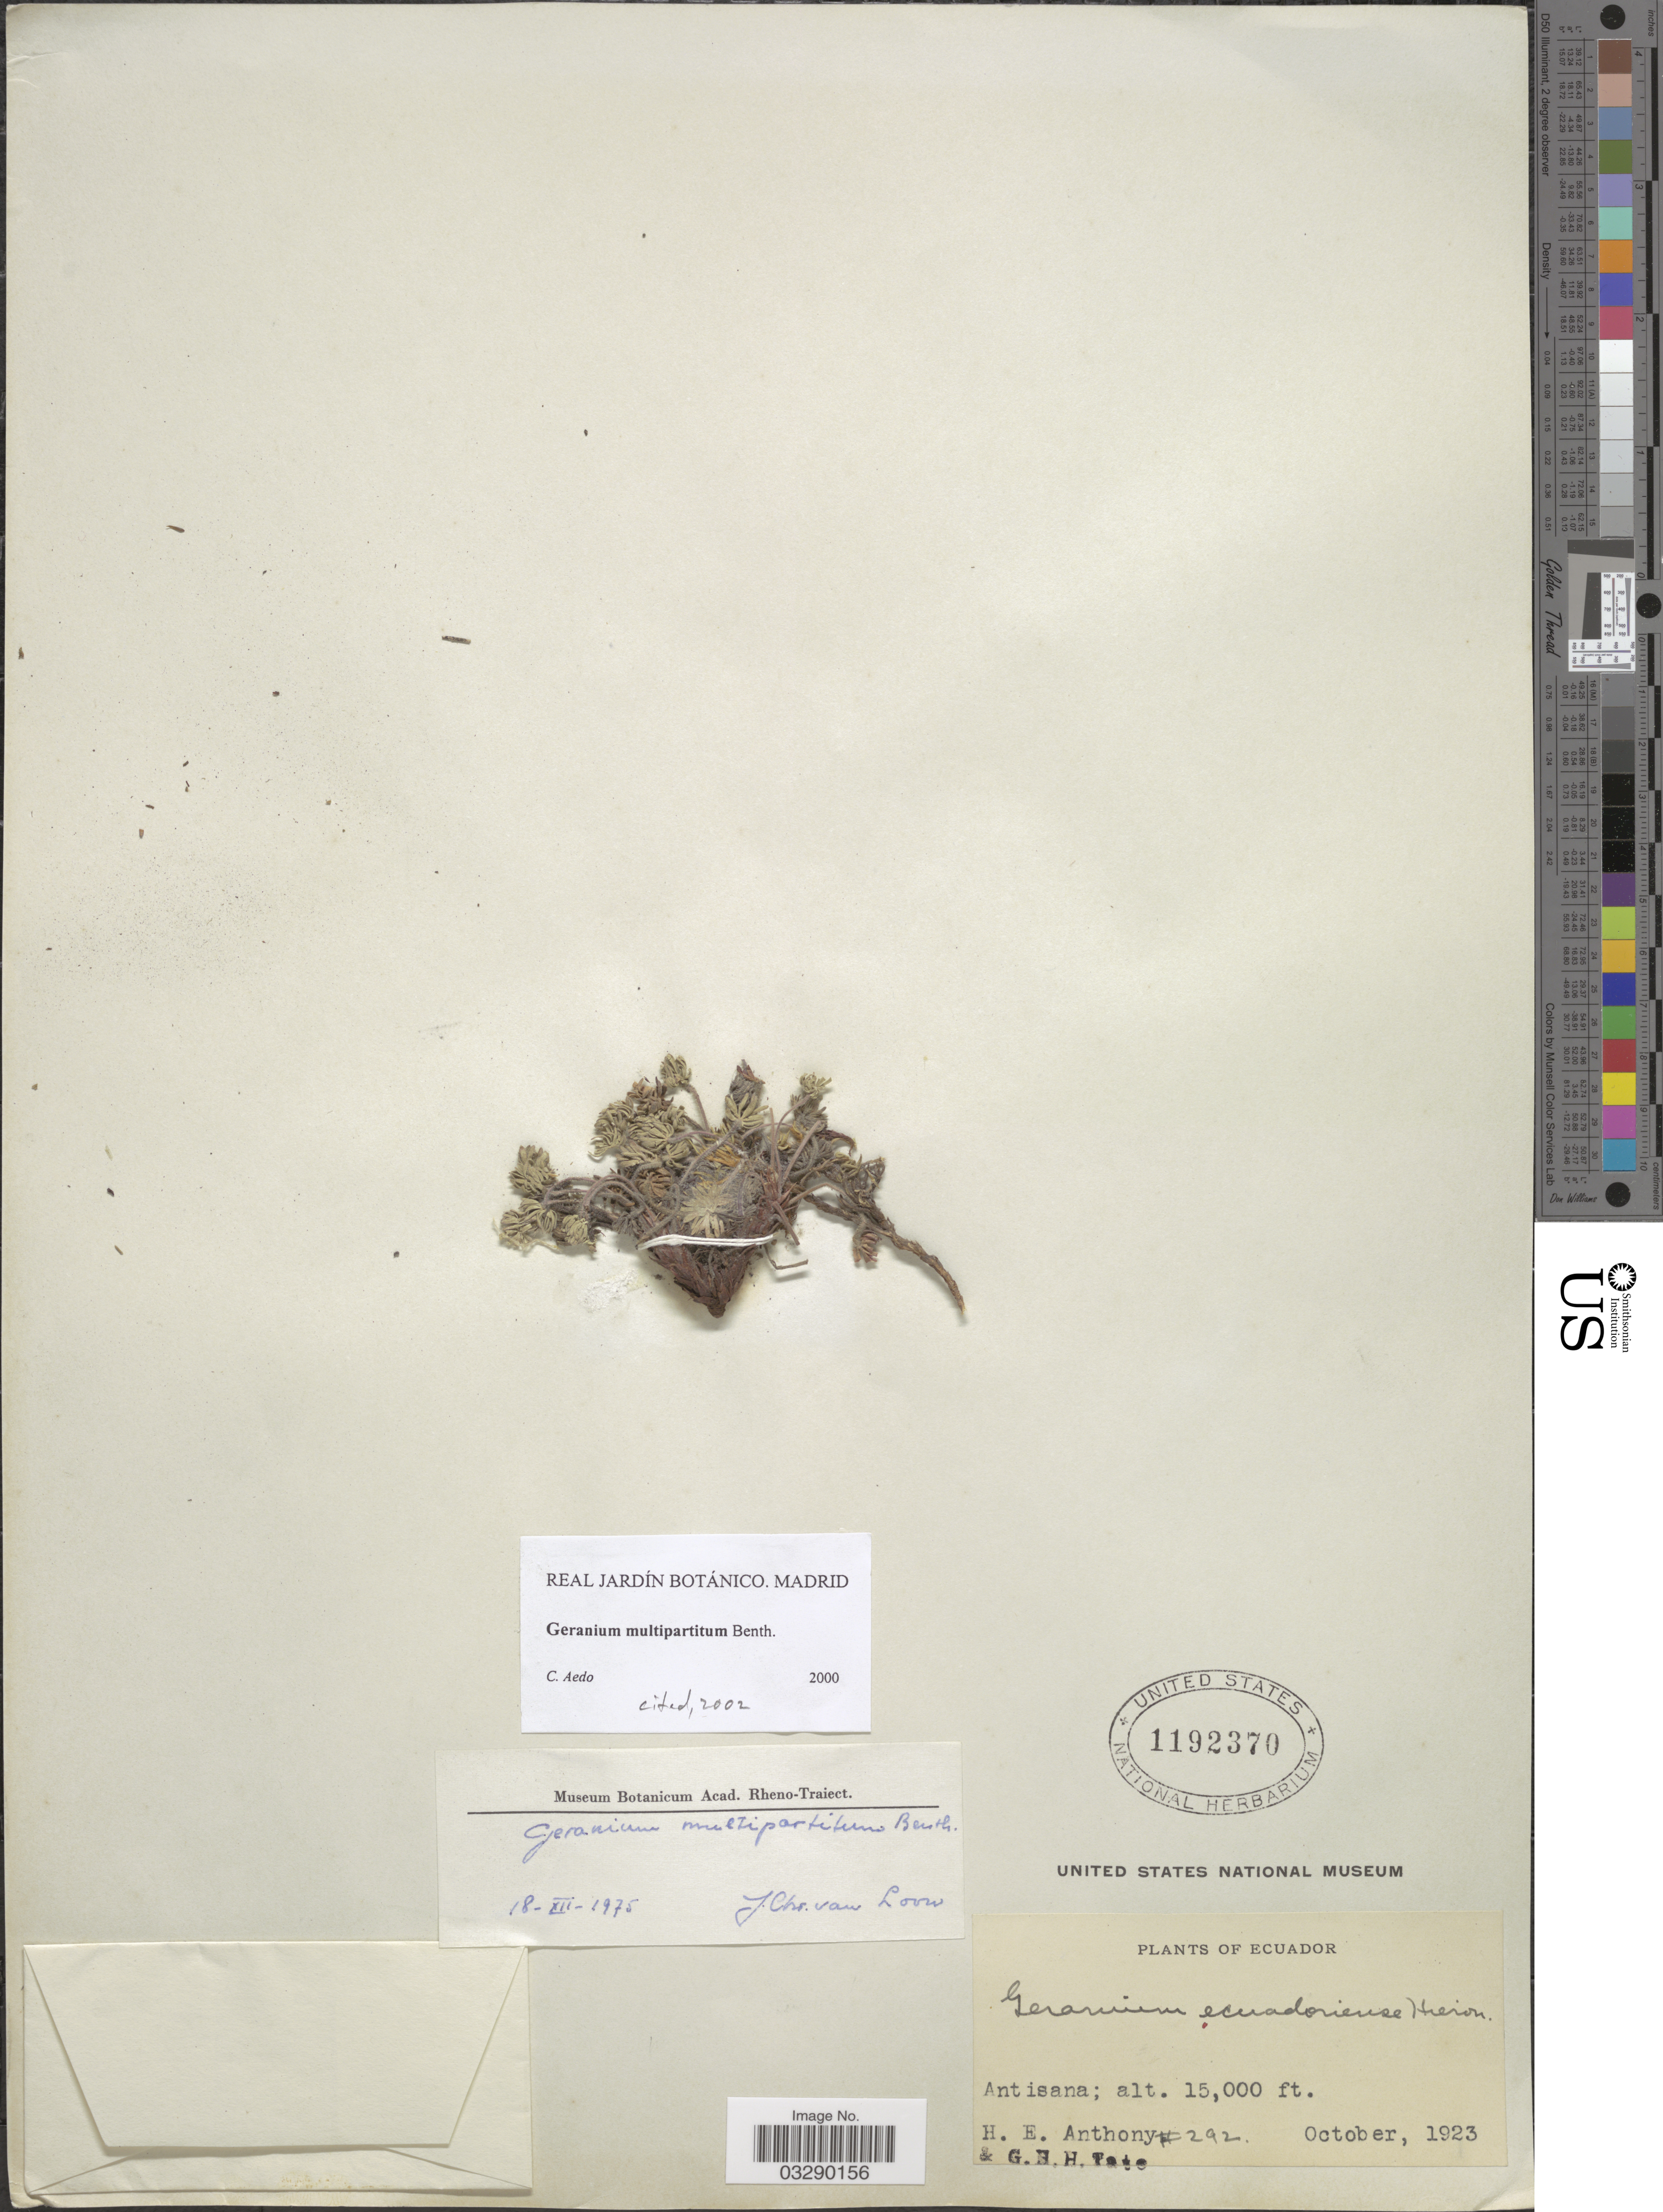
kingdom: Plantae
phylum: Tracheophyta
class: Magnoliopsida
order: Geraniales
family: Geraniaceae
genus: Geranium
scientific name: Geranium multipartitum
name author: Benth.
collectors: H. E. Anthony & G. H. H.Tate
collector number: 292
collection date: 1923-10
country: Ecuador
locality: Antisana.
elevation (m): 4572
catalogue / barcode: US 1192370